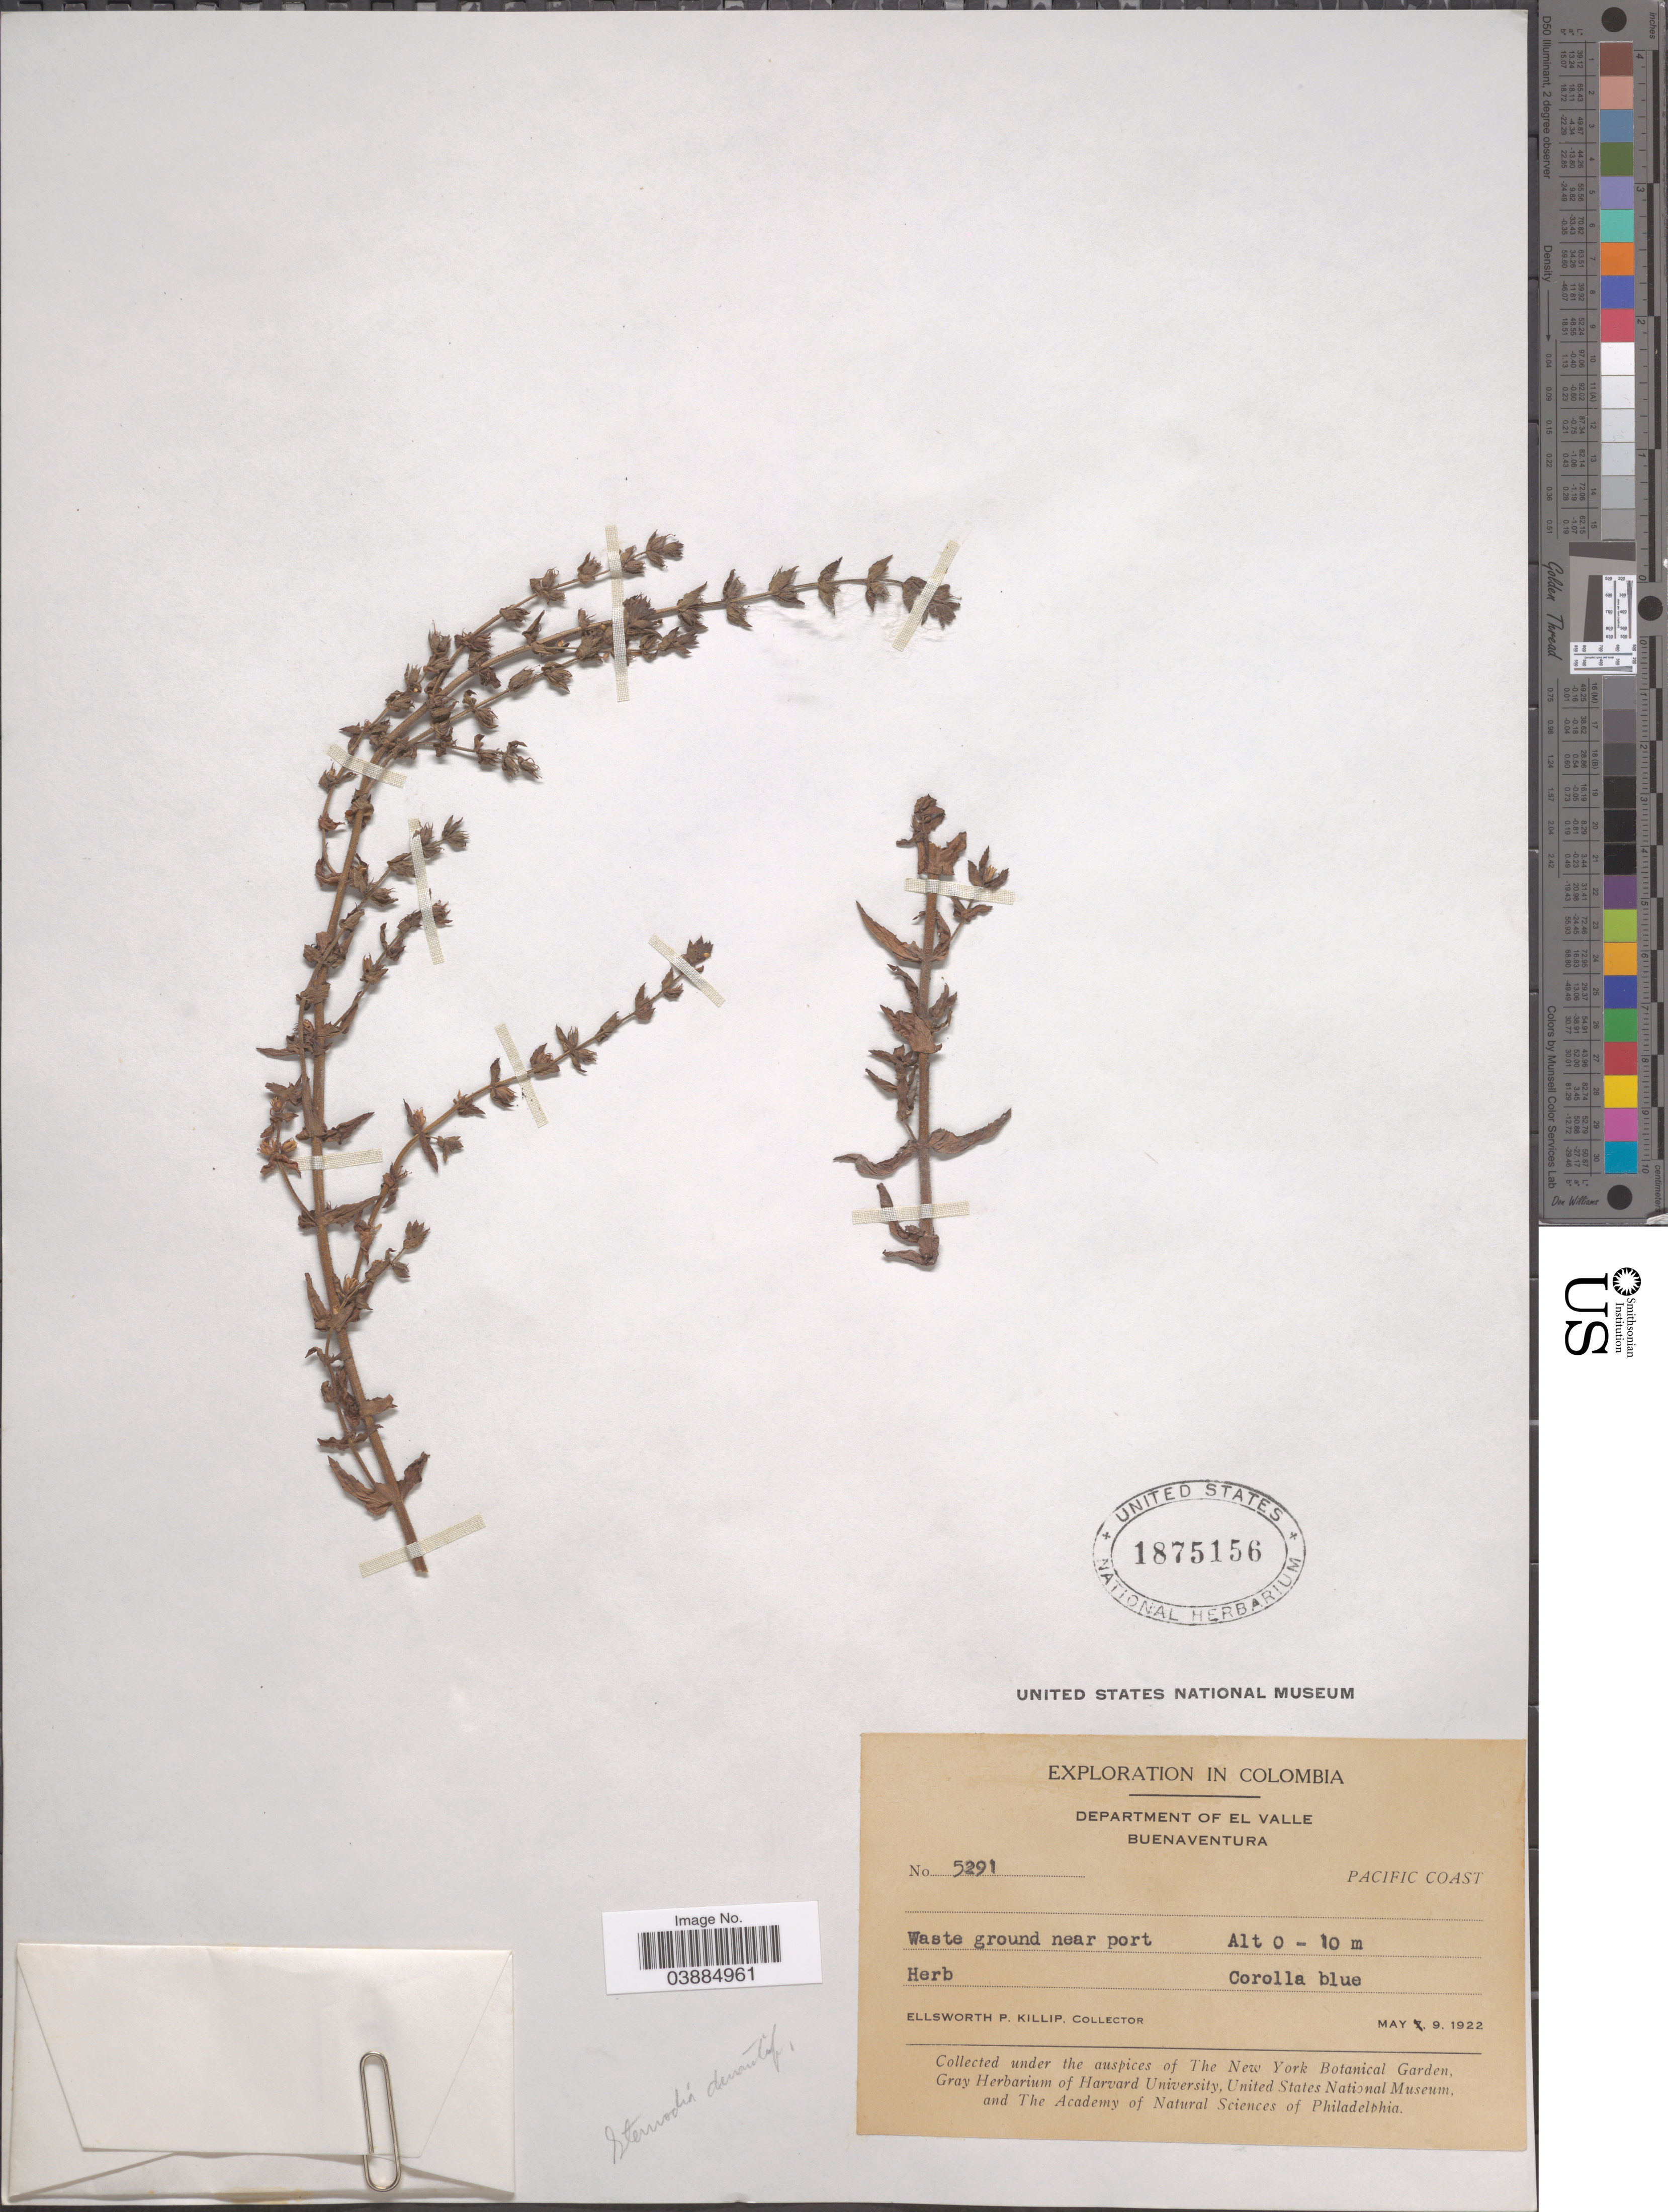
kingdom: Plantae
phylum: Tracheophyta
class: Magnoliopsida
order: Lamiales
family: Plantaginaceae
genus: Stemodia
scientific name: Stemodia durantifolia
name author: (L.) Sw.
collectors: E. P. Killip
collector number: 5291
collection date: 1922-05-09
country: Colombia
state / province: Valle del Cauca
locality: Department of El Valle. Buenaventura. Pacific Coast. Waste land near port.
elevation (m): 0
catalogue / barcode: US 1875156